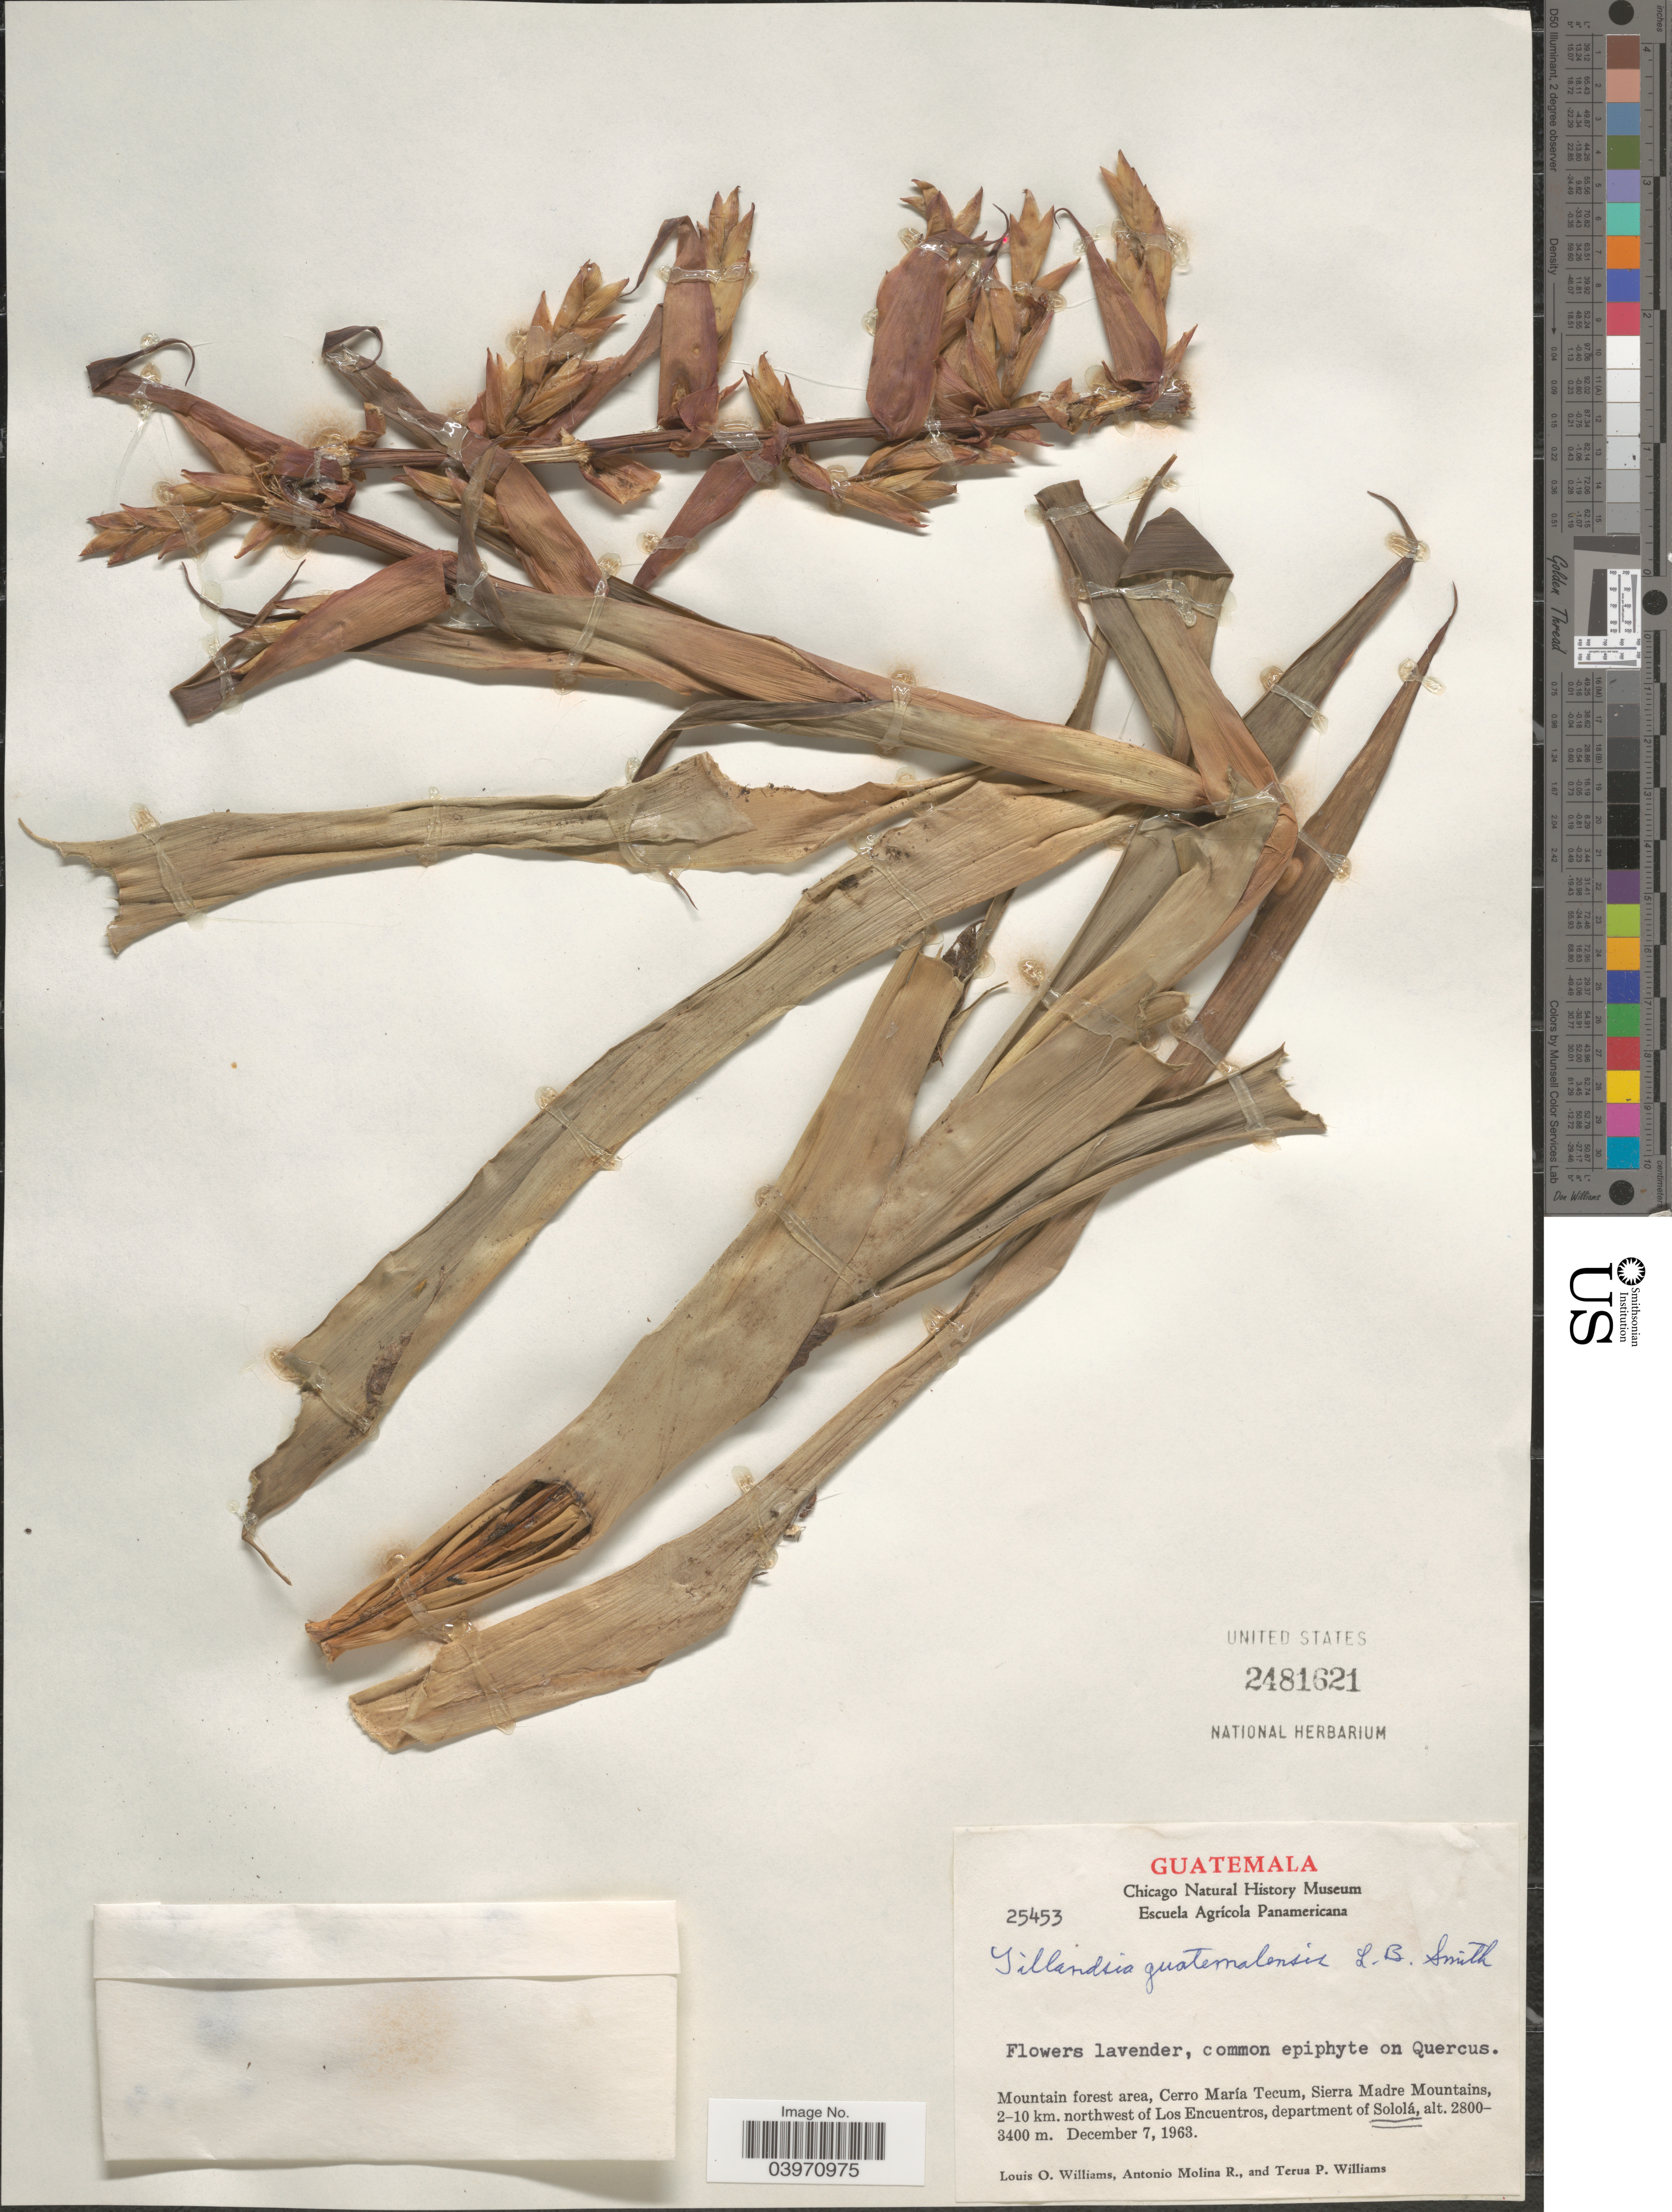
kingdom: Plantae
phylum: Tracheophyta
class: Liliopsida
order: Poales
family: Bromeliaceae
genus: Tillandsia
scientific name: Tillandsia guatemalensis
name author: L.B. Sm.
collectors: L. O. Williams, A. Molina R. & T. Williams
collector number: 25453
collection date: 1963-12-07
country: Guatemala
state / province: Solola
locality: Mountain forest area, Cerro María Tecum, Sierra Madre Mountains, 2-10 km. northwest of Los Encuentros, department of Sololá.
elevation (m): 2800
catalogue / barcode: US 2481621